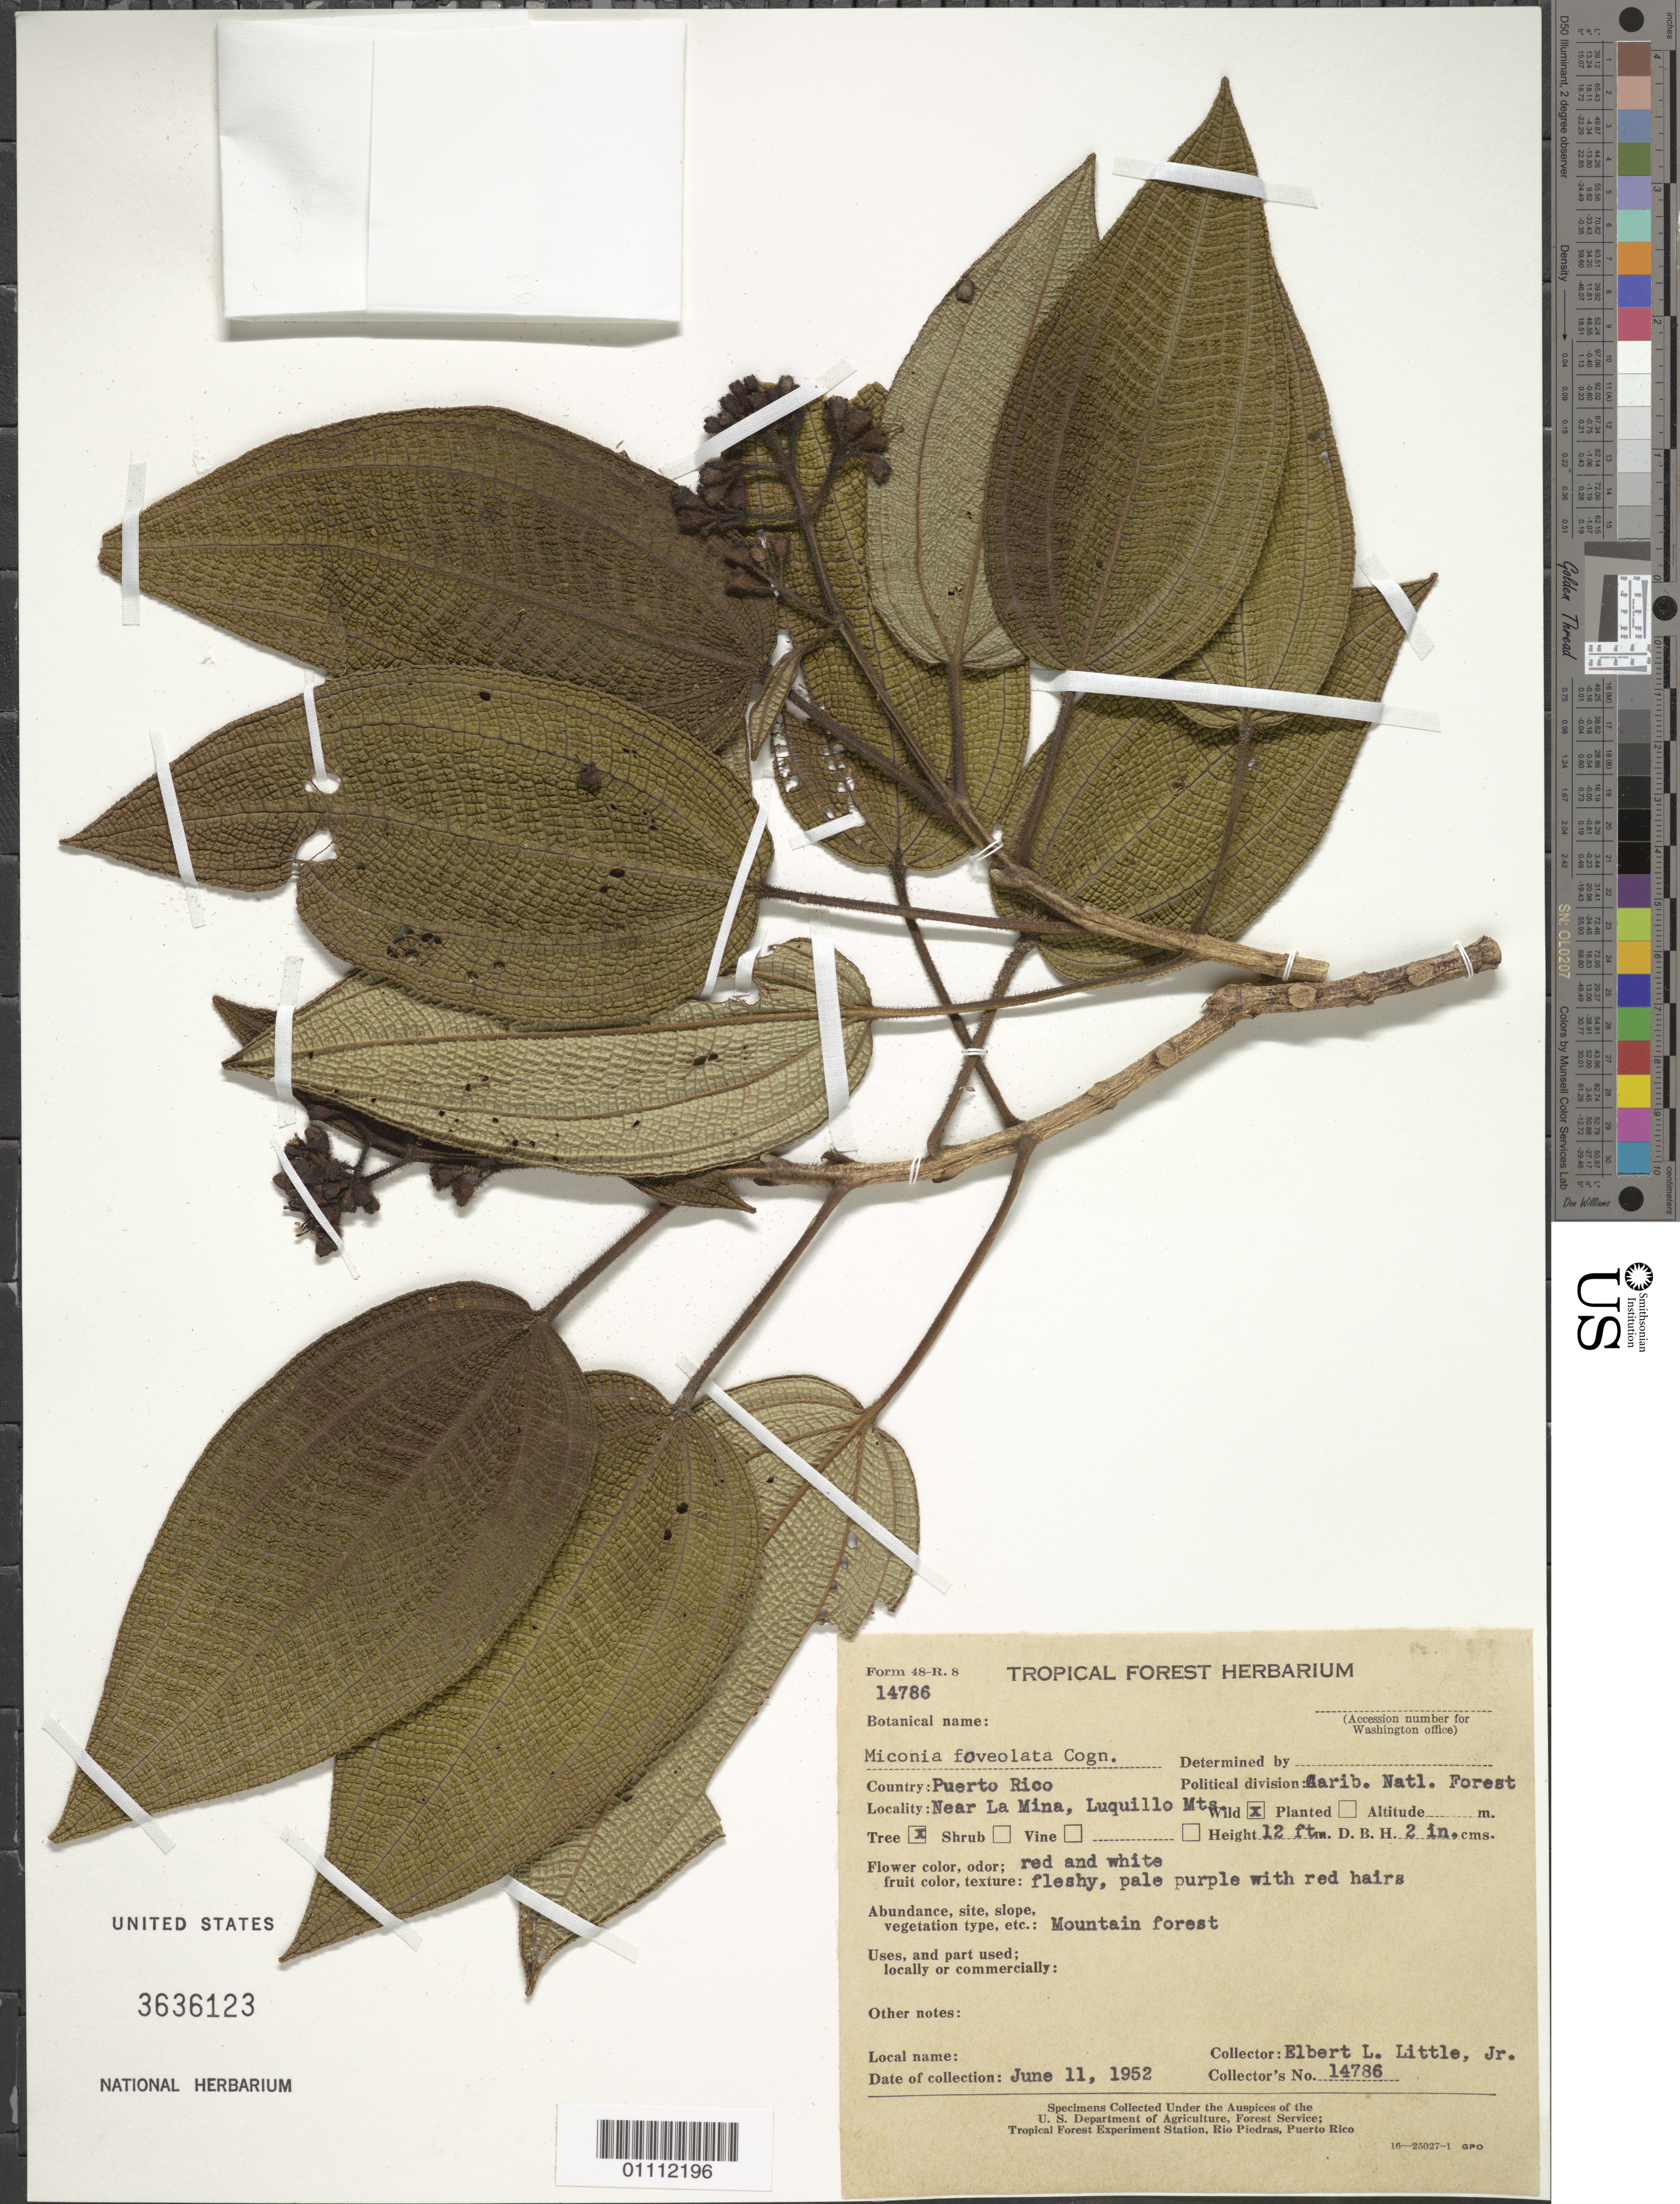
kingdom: Plantae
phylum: Tracheophyta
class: Magnoliopsida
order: Myrtales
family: Melastomataceae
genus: Miconia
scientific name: Miconia foveolata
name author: Cogn.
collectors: E. L. Little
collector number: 14786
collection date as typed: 11 Jun 1952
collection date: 1952-06-11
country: Puerto Rico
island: Puerto Rico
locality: Carib. Natl. Forest, near La Mina, Luquillo Mts.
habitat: Mountain forest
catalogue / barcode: US 3636123